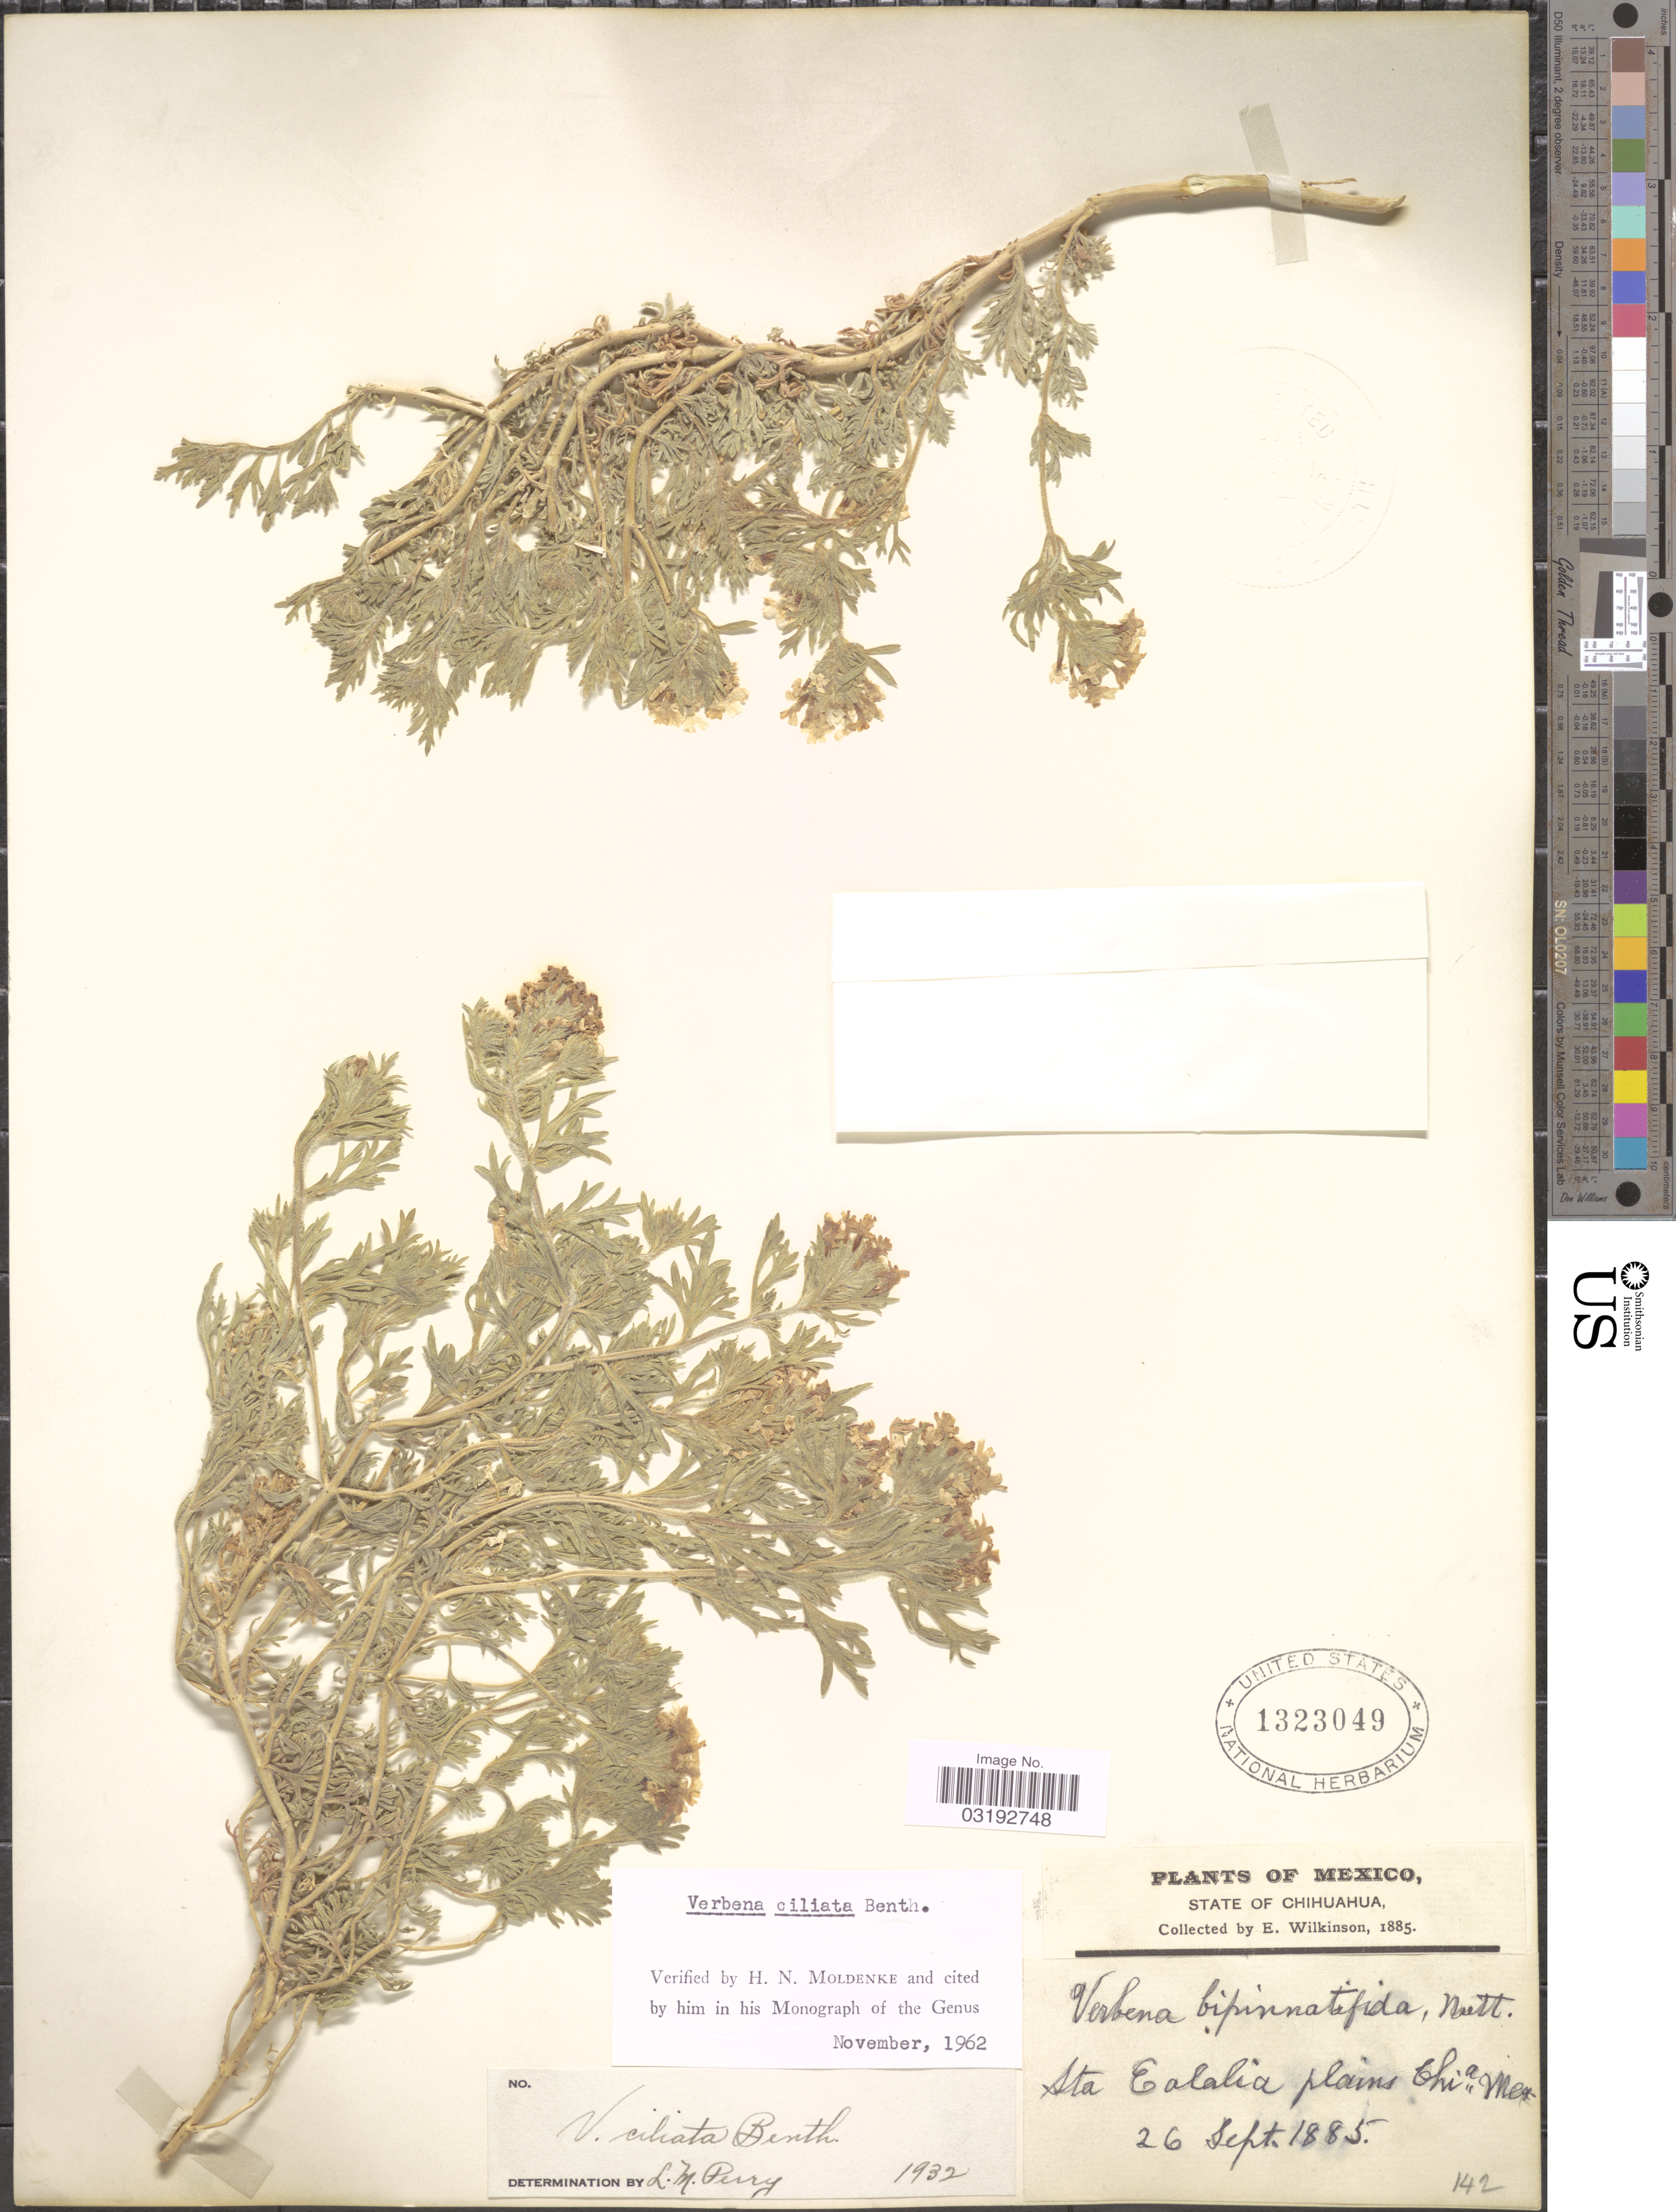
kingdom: Plantae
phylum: Tracheophyta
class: Magnoliopsida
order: Lamiales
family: Verbenaceae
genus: Verbena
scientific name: Verbena ciliata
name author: Benth.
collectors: E. Wilkinson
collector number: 142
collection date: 1885-09-26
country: Mexico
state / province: Chihuahua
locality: Sta Ealalia plains.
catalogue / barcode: US 1323049